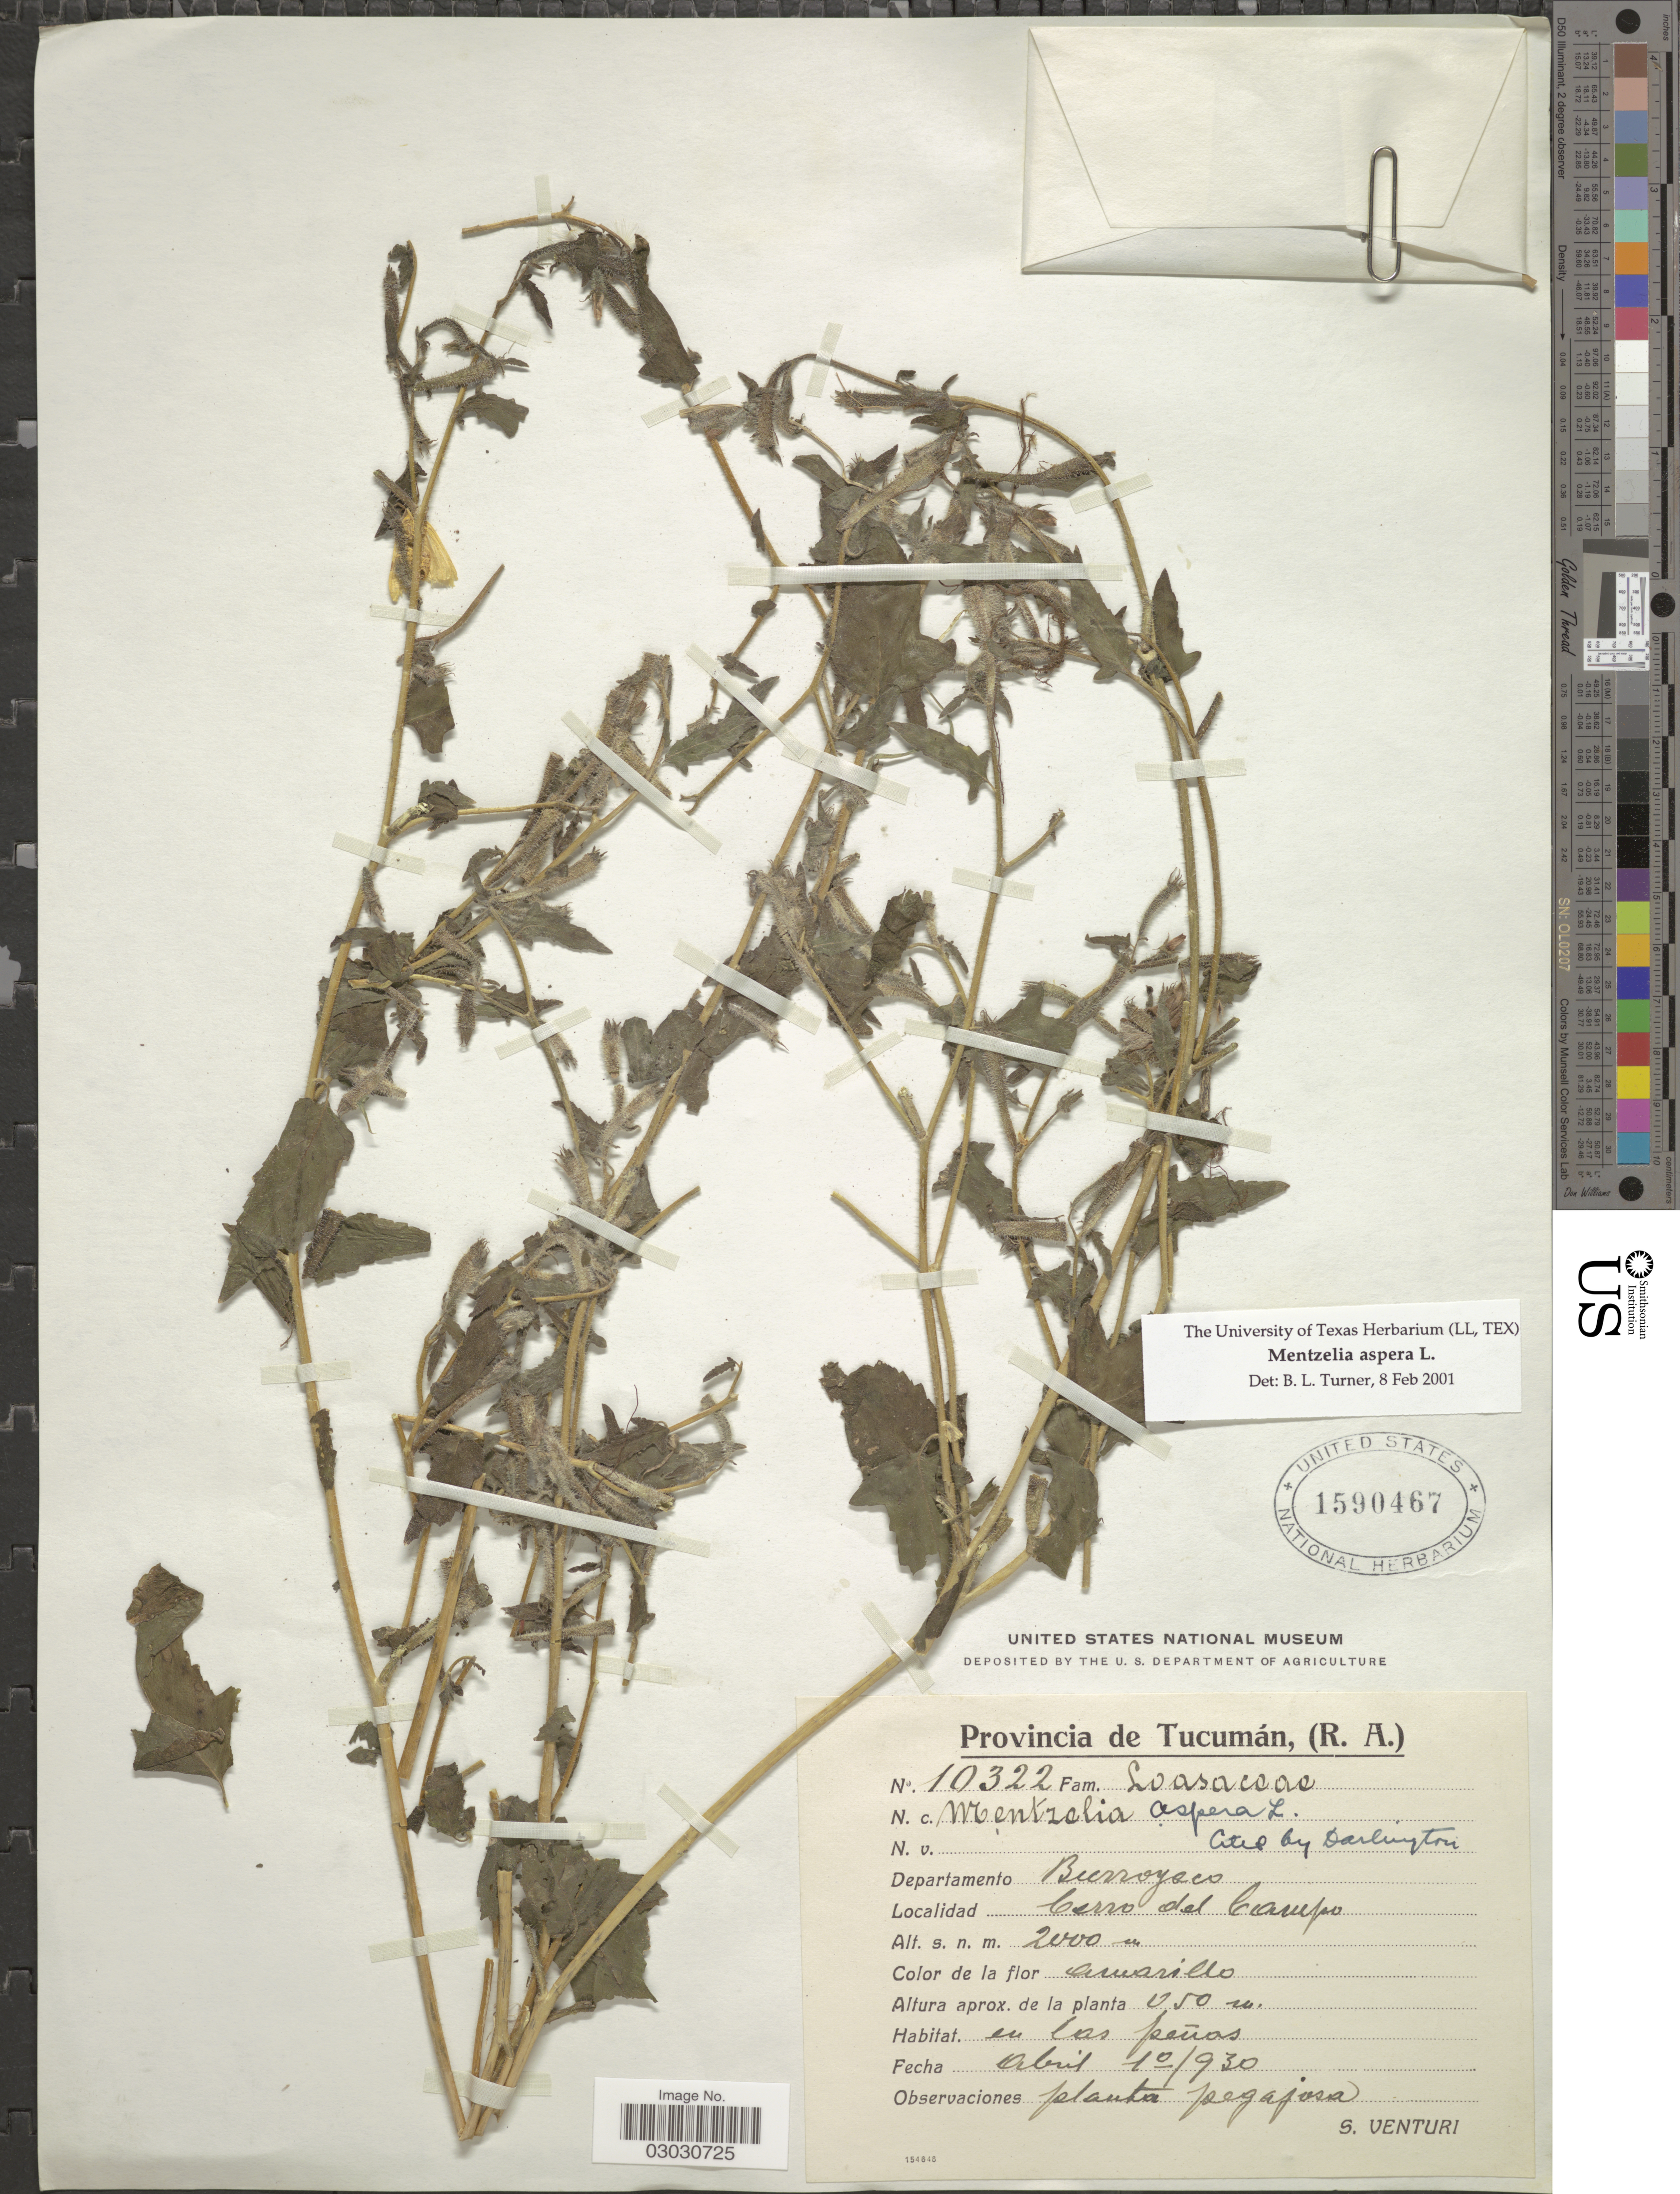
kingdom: Plantae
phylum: Tracheophyta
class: Magnoliopsida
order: Cornales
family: Loasaceae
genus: Mentzelia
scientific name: Mentzelia aspera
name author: L.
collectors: S. Venturi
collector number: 10322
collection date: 1930-04-10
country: Argentina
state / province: Tucuman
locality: Tucumán, (R. A.). Departamento Burruyacu. Cerro del Campo.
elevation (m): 2000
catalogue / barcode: US 1590467